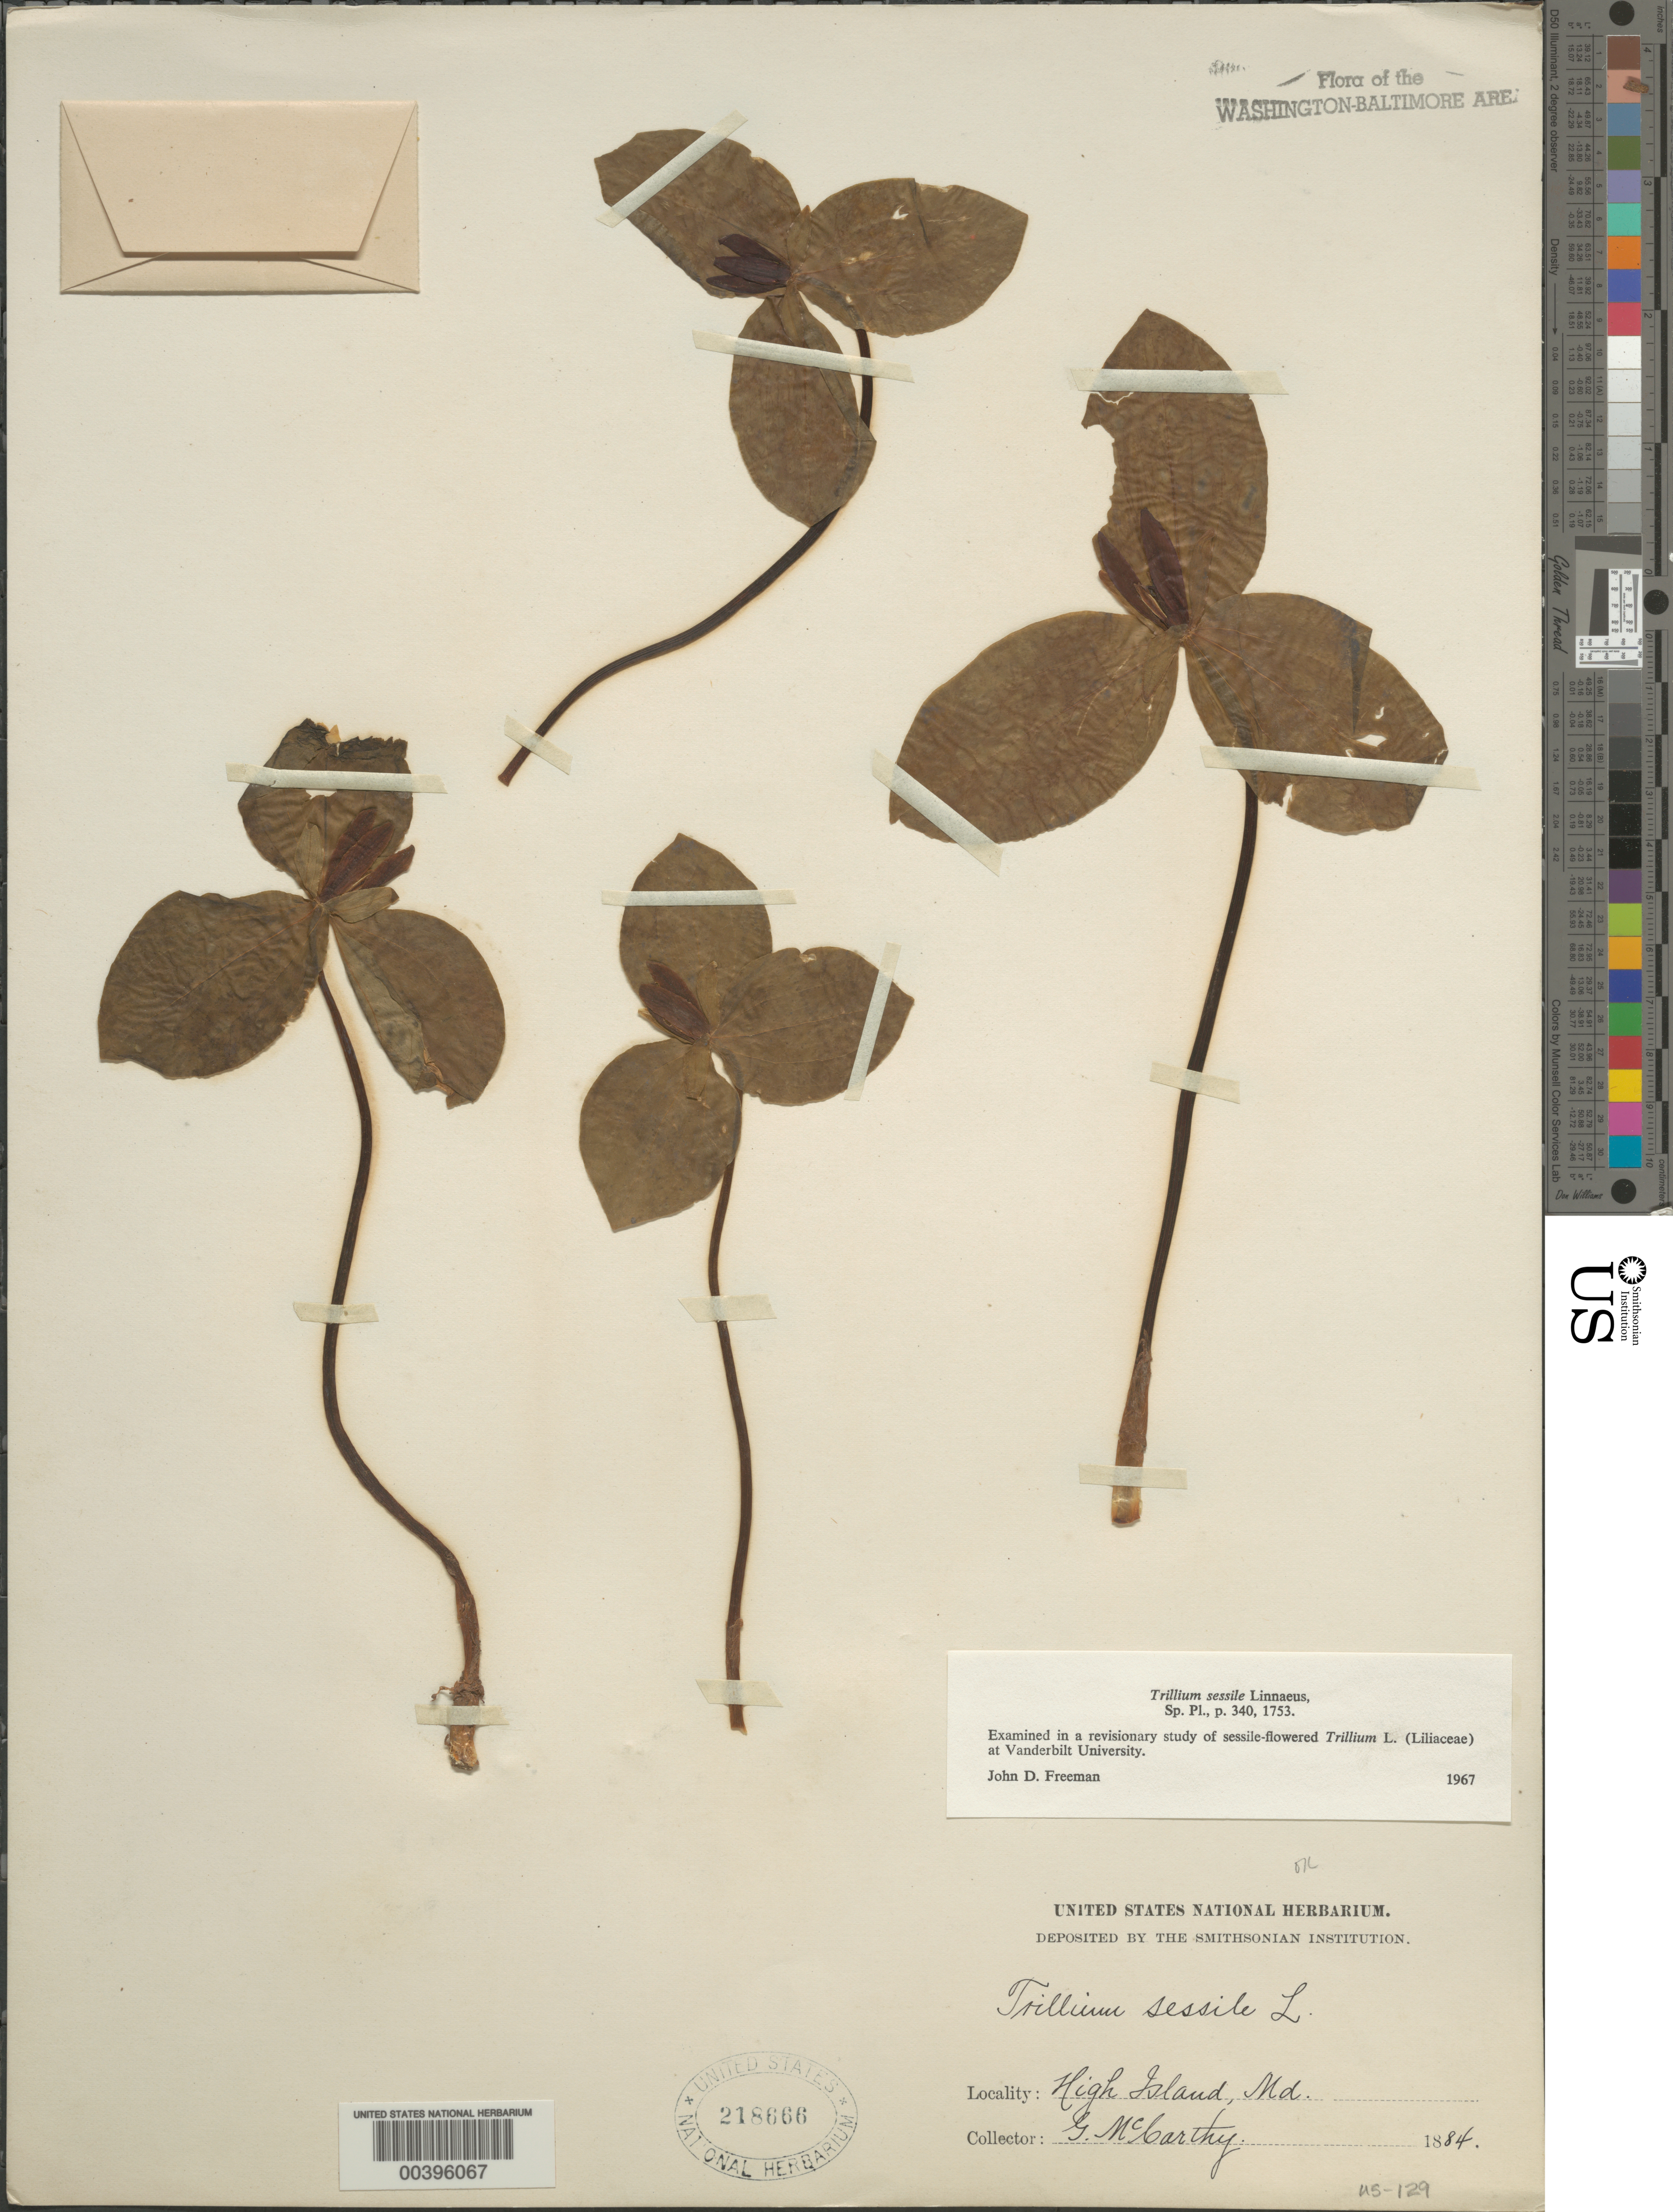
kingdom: Plantae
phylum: Tracheophyta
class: Liliopsida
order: Liliales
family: Melanthiaceae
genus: Trillium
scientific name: Trillium sessile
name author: L.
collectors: G. McCarthy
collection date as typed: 1884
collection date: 1884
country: United States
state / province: Maryland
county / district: Montgomery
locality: High Island C. & O. Canal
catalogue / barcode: US 218666